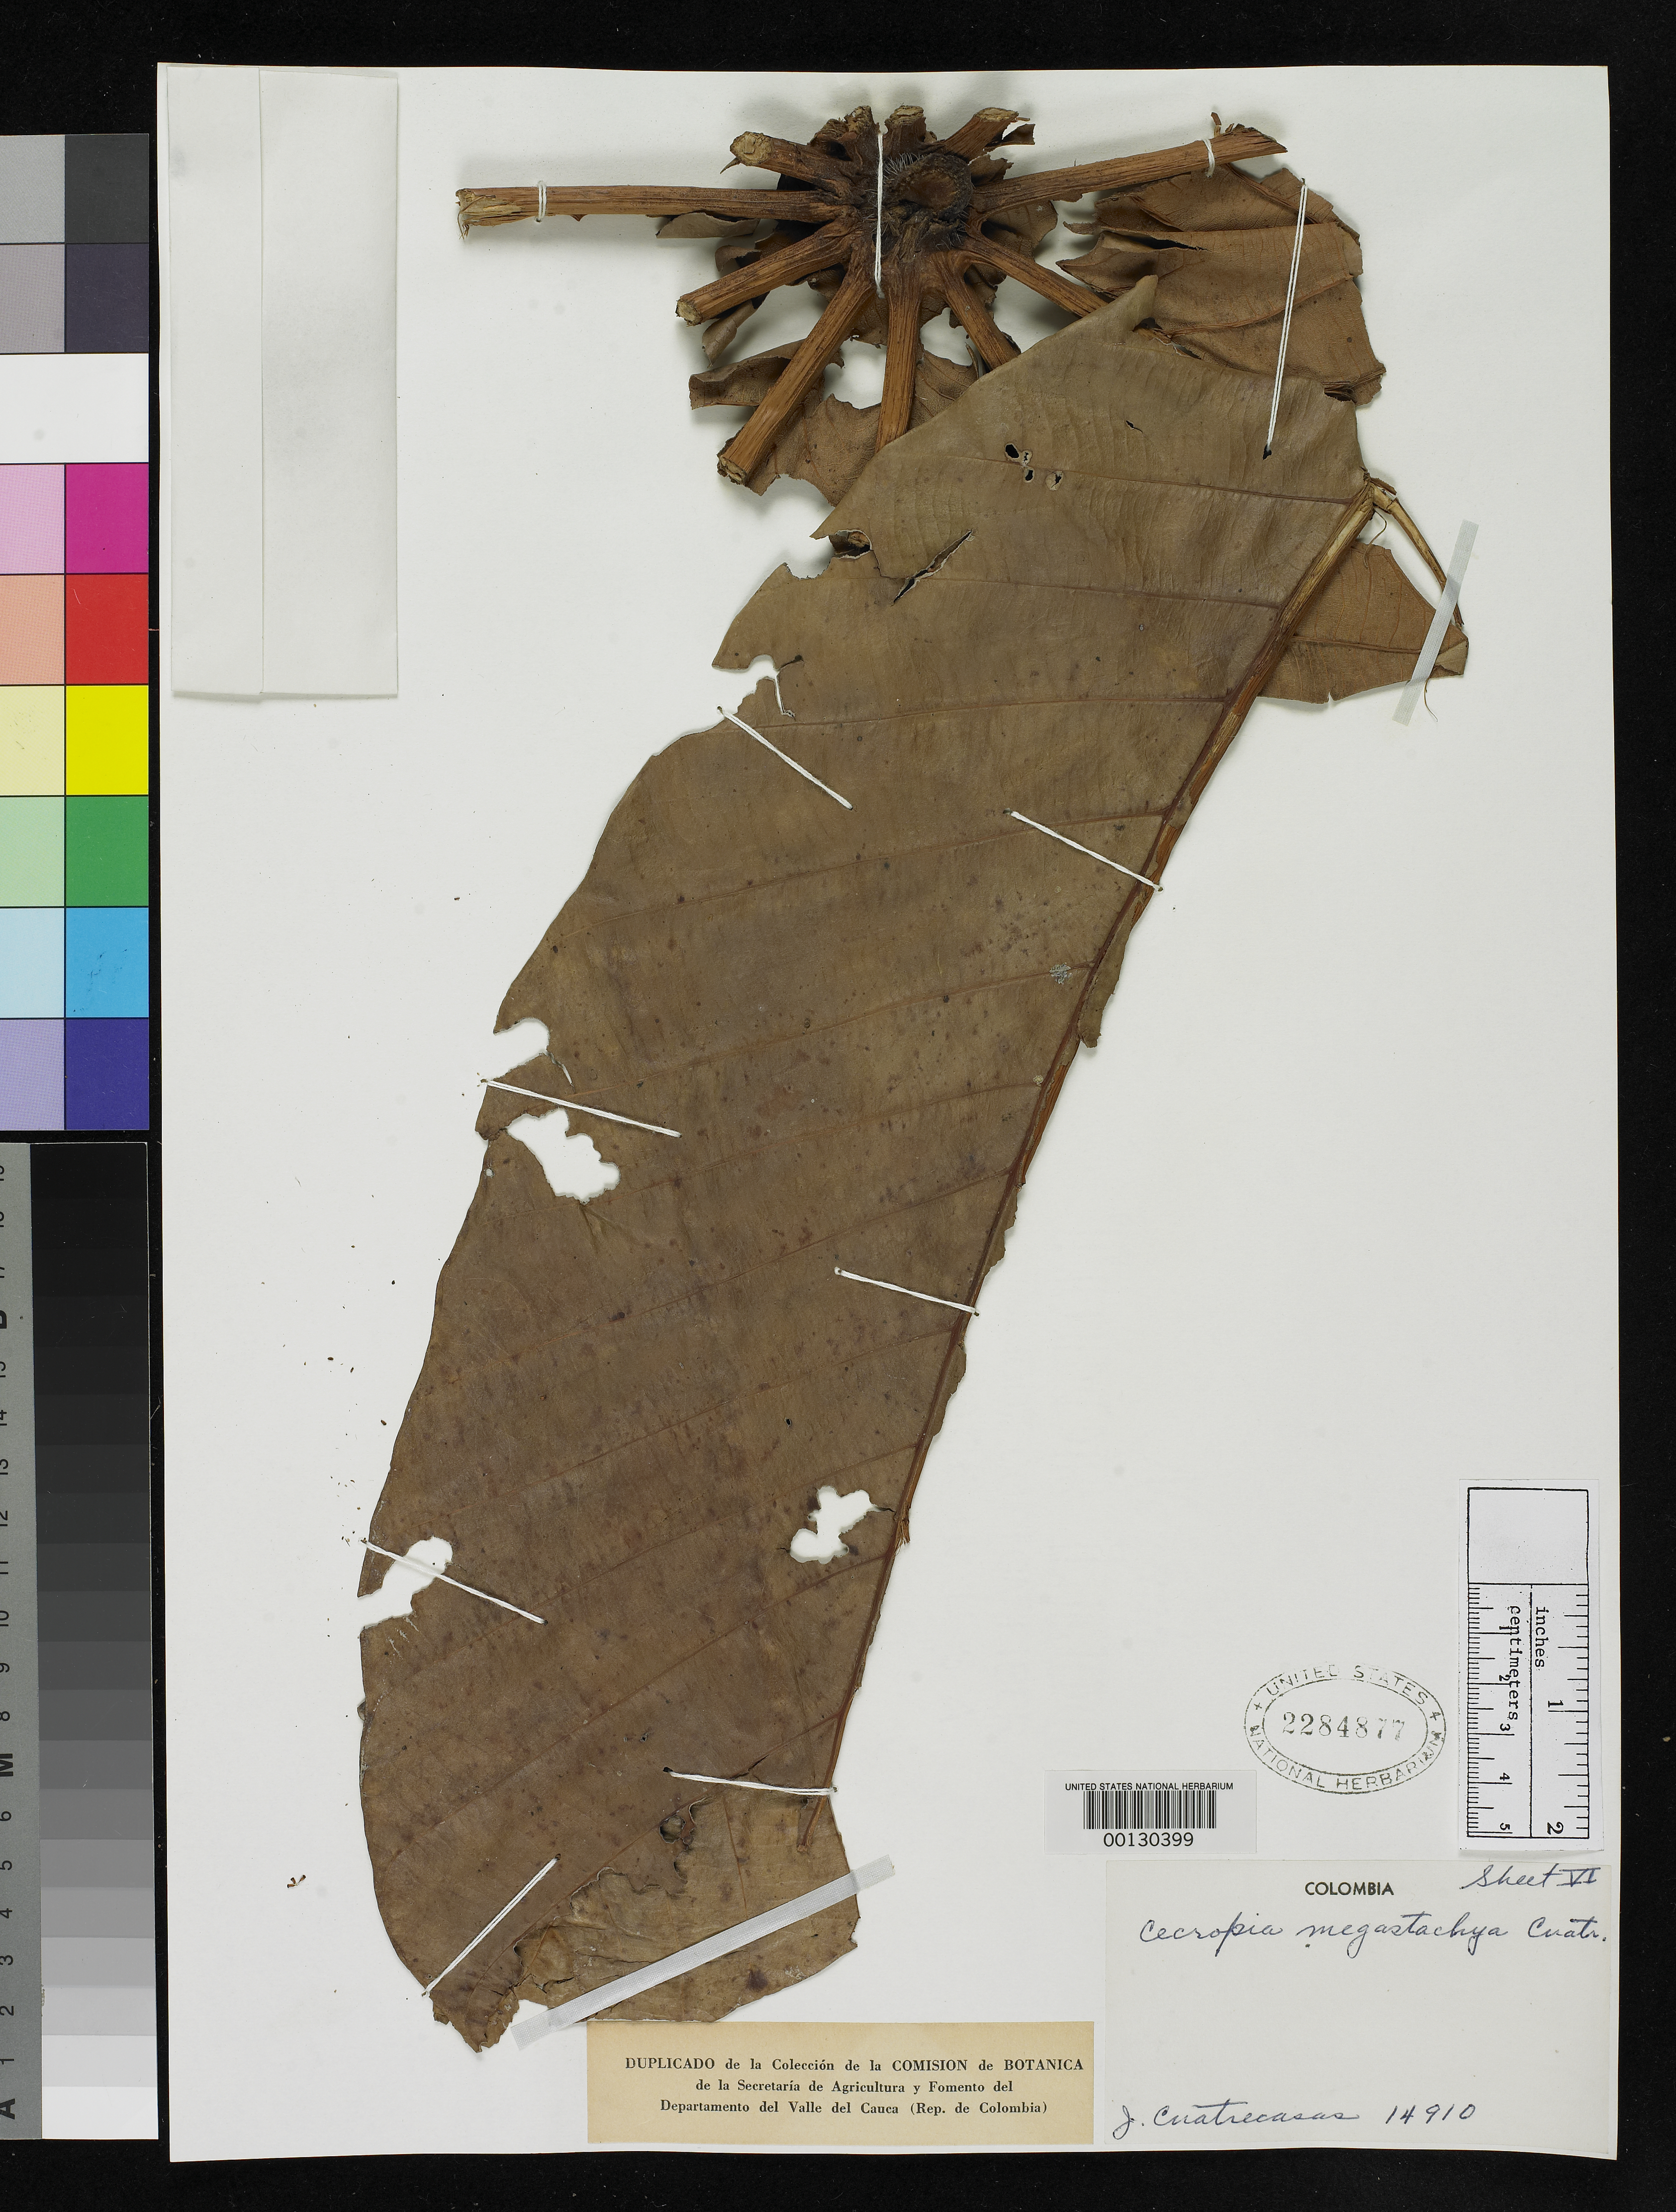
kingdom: Plantae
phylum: Tracheophyta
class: Magnoliopsida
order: Rosales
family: Urticaceae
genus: Cecropia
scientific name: Cecropia megastachya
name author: Cuatrec.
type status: Isotype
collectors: J. Cuatrecasas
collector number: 14910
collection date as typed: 19 Aug 1943 to 28 Aug 1943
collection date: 1943-08-19/1943-08-28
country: Colombia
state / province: Valle del Cauca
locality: W slope, Cordillera Occidental, Hoya del Rio Digua, Piedra de Moler.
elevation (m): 900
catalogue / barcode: US 2284877